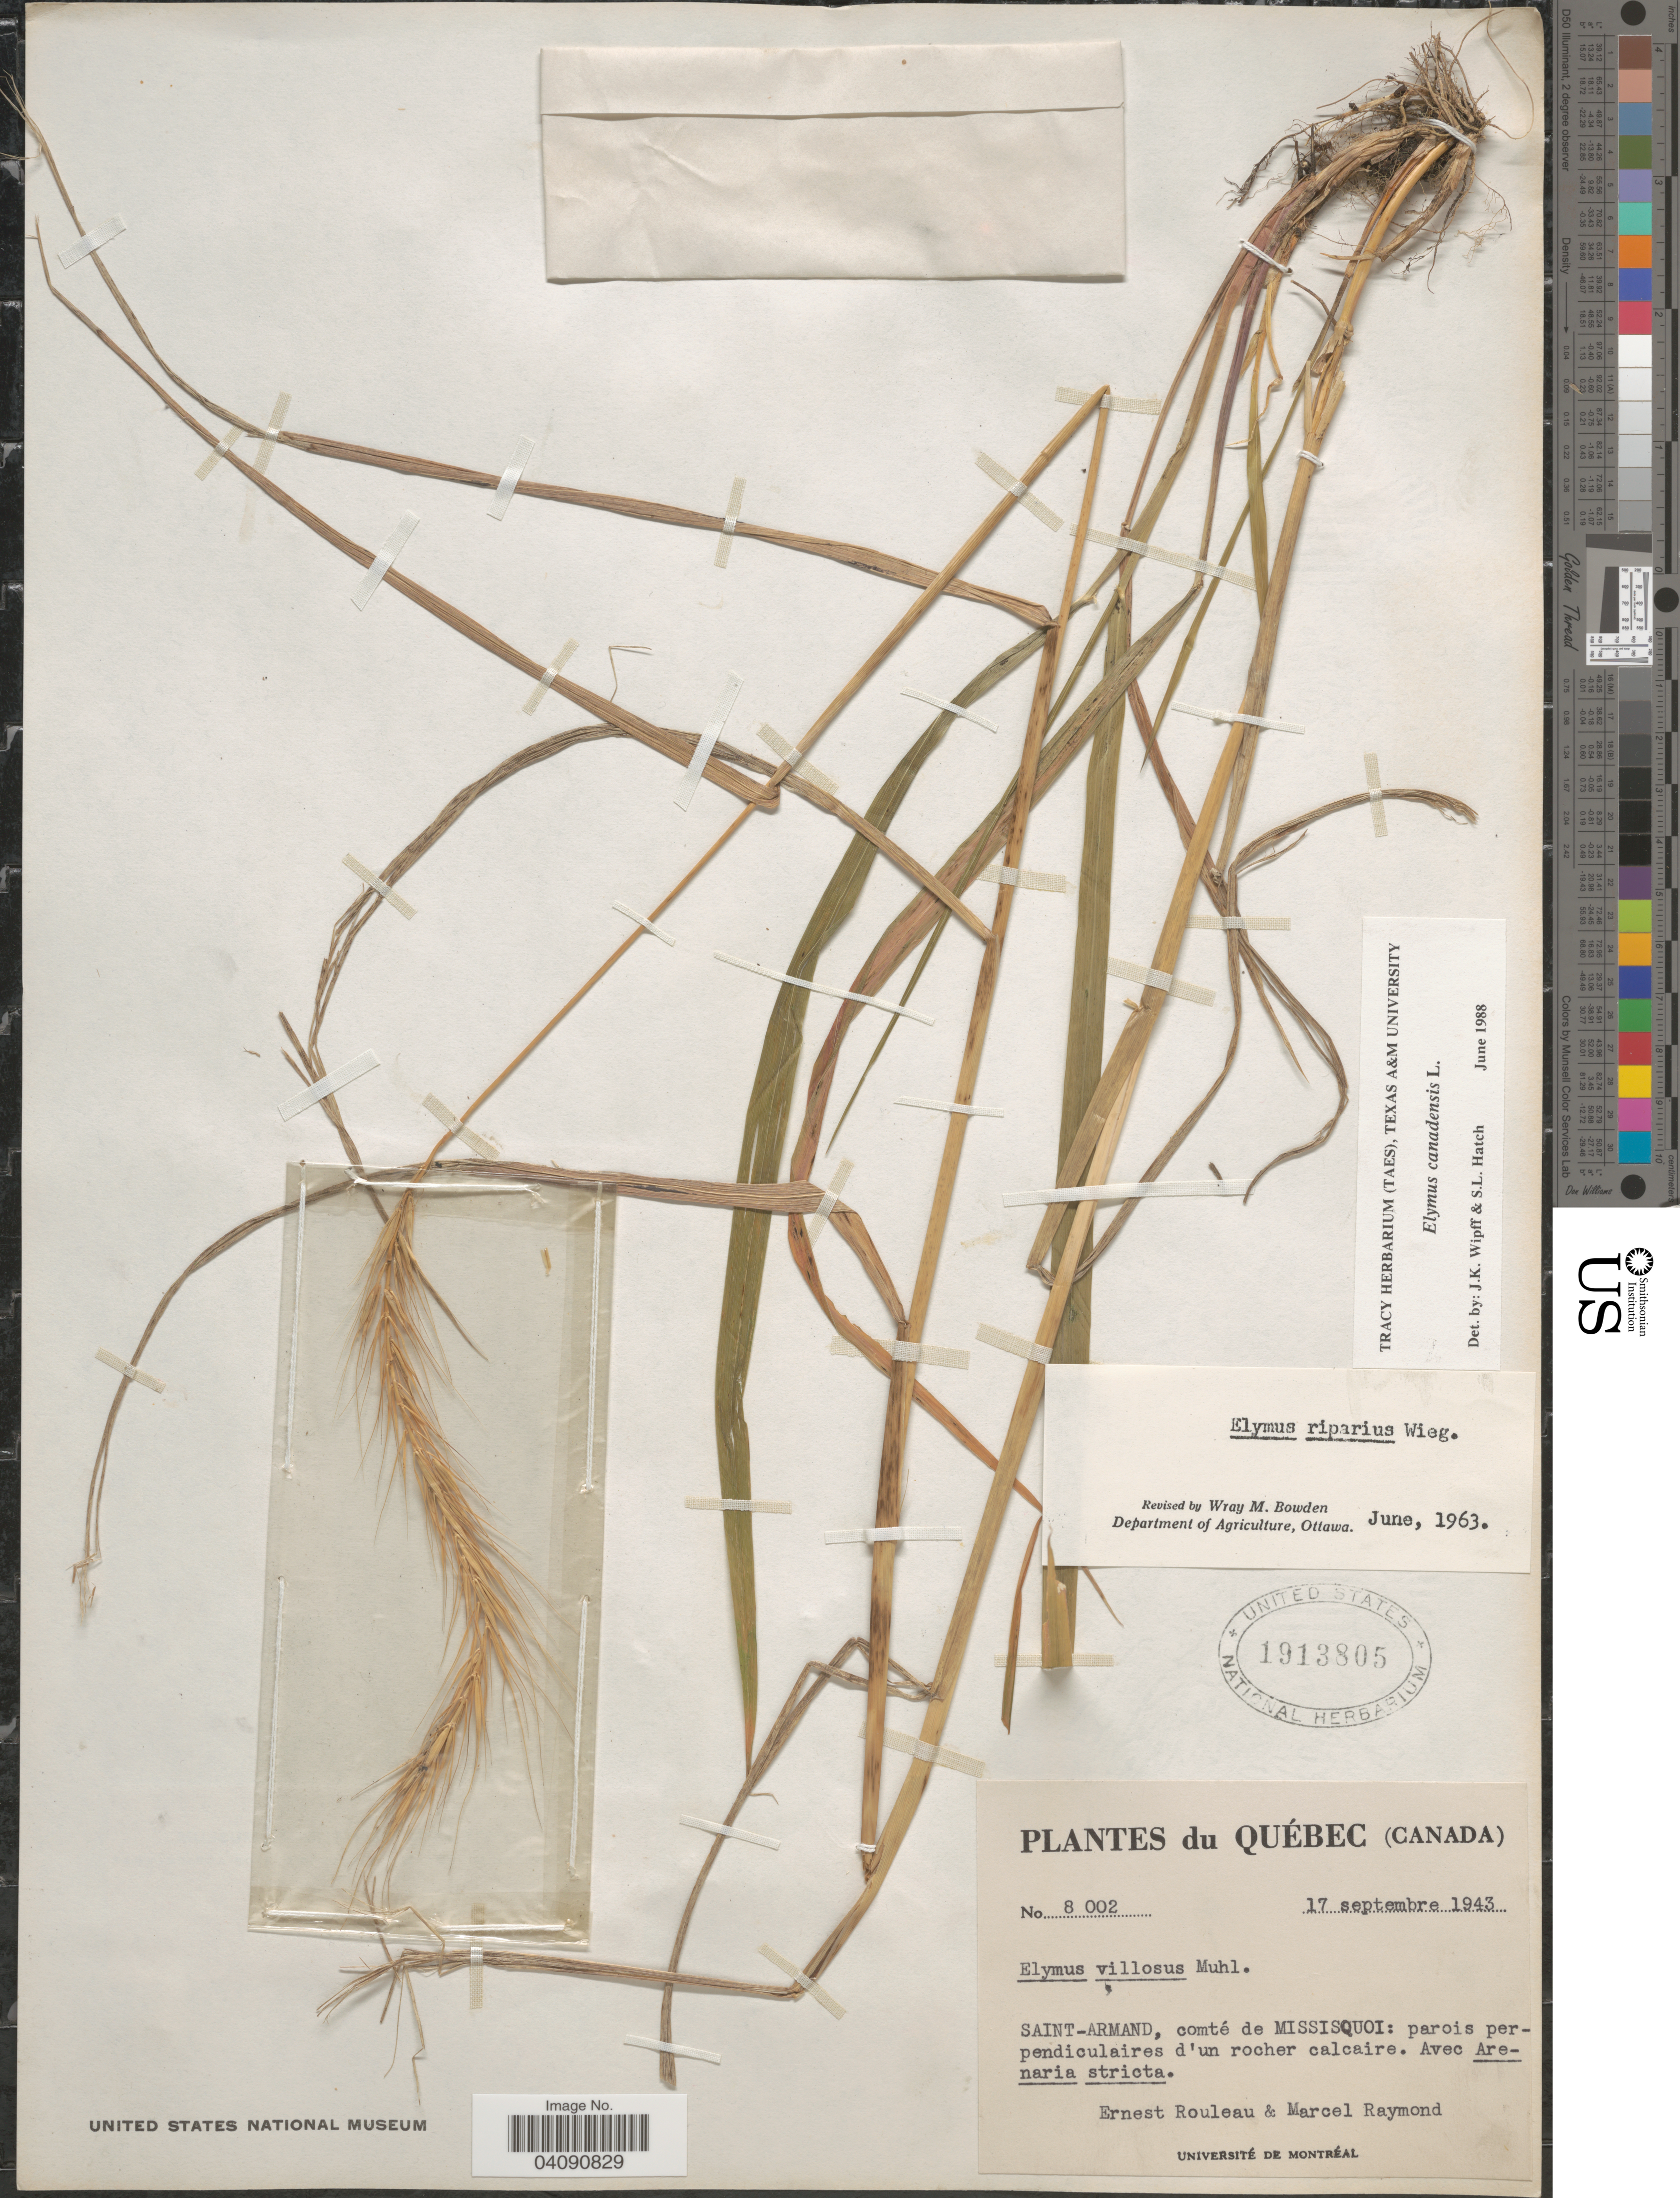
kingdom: Plantae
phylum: Tracheophyta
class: Liliopsida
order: Poales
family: Poaceae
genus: Elymus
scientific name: Elymus canadensis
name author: L.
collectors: J. Rouleau & M. Raymond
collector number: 8002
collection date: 1943-09-17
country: Canada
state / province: Quebec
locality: Saint-Armand, comté de Missisquoi.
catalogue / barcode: US 1913805